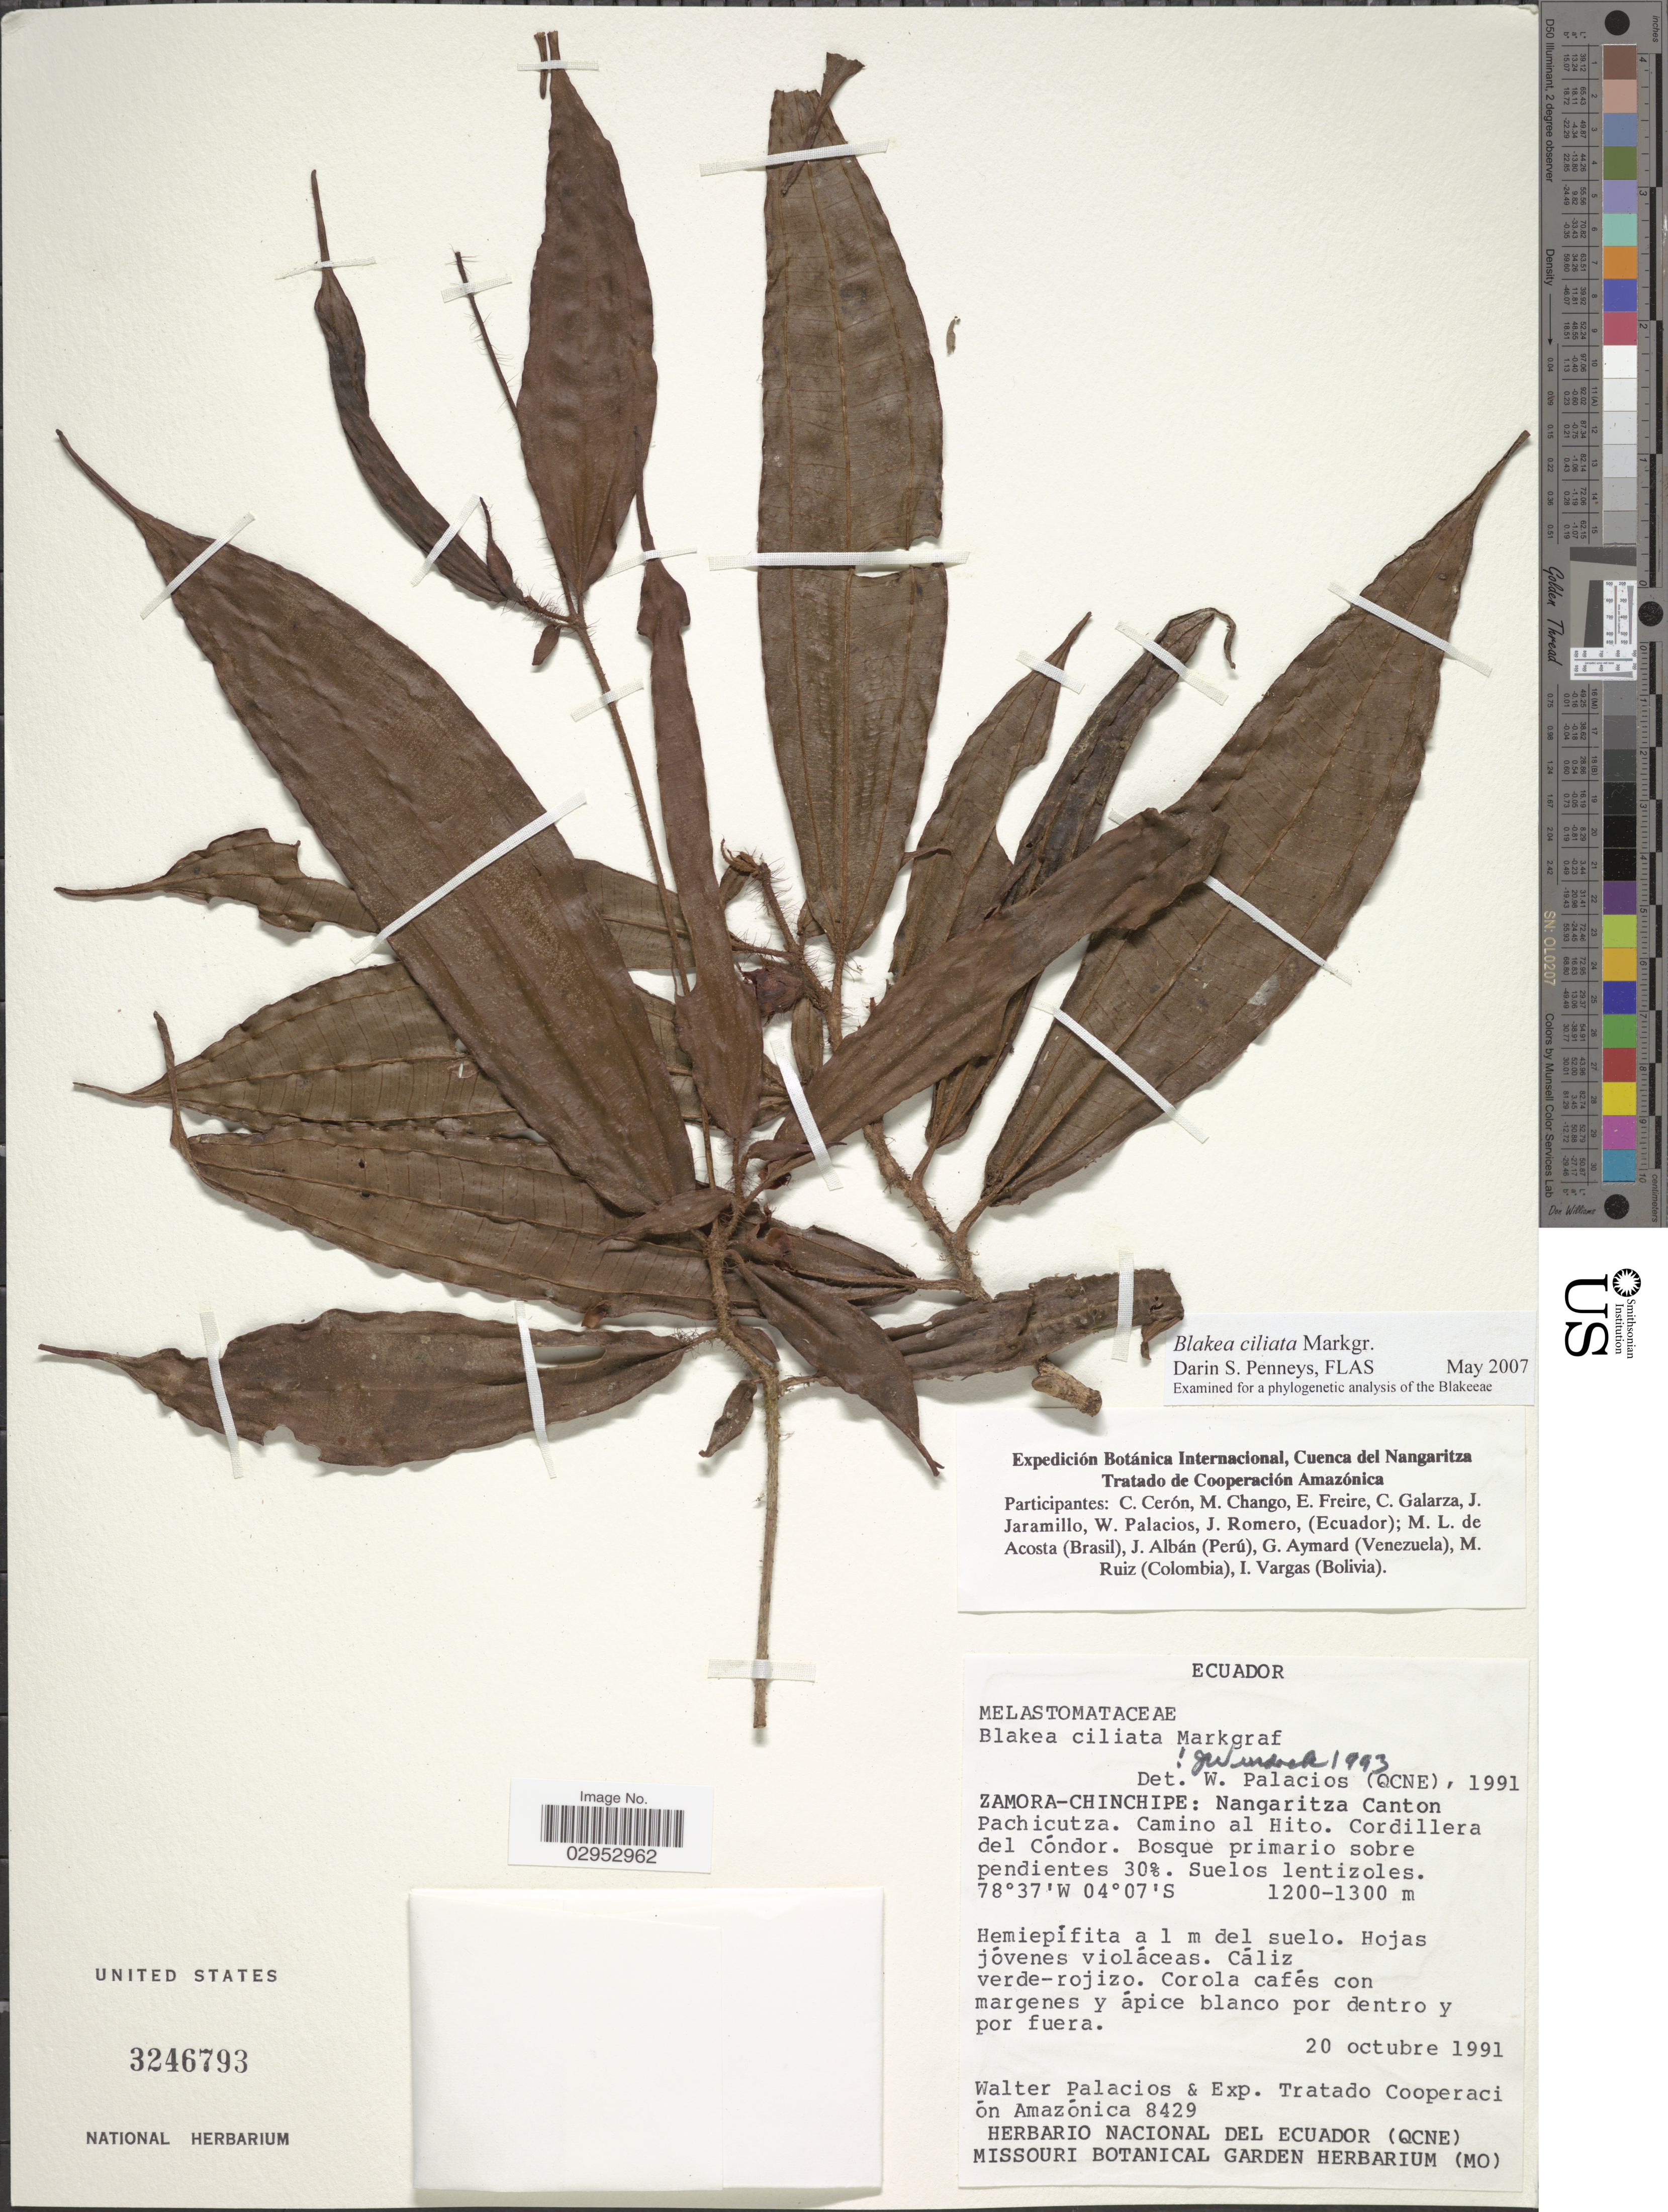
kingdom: Plantae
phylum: Tracheophyta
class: Magnoliopsida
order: Myrtales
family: Melastomataceae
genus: Blakea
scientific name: Blakea ciliata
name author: Markgr.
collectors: W. Palacios & Exp. Tratado Cooperación Amazónica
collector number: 8429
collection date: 1991-10-20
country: Ecuador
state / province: Zamora-Chinchipe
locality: Nangaritza Canton. Pachicutza. Camino al Hito. Cordillera del Cóndor.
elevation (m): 1200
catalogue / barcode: US 3246793